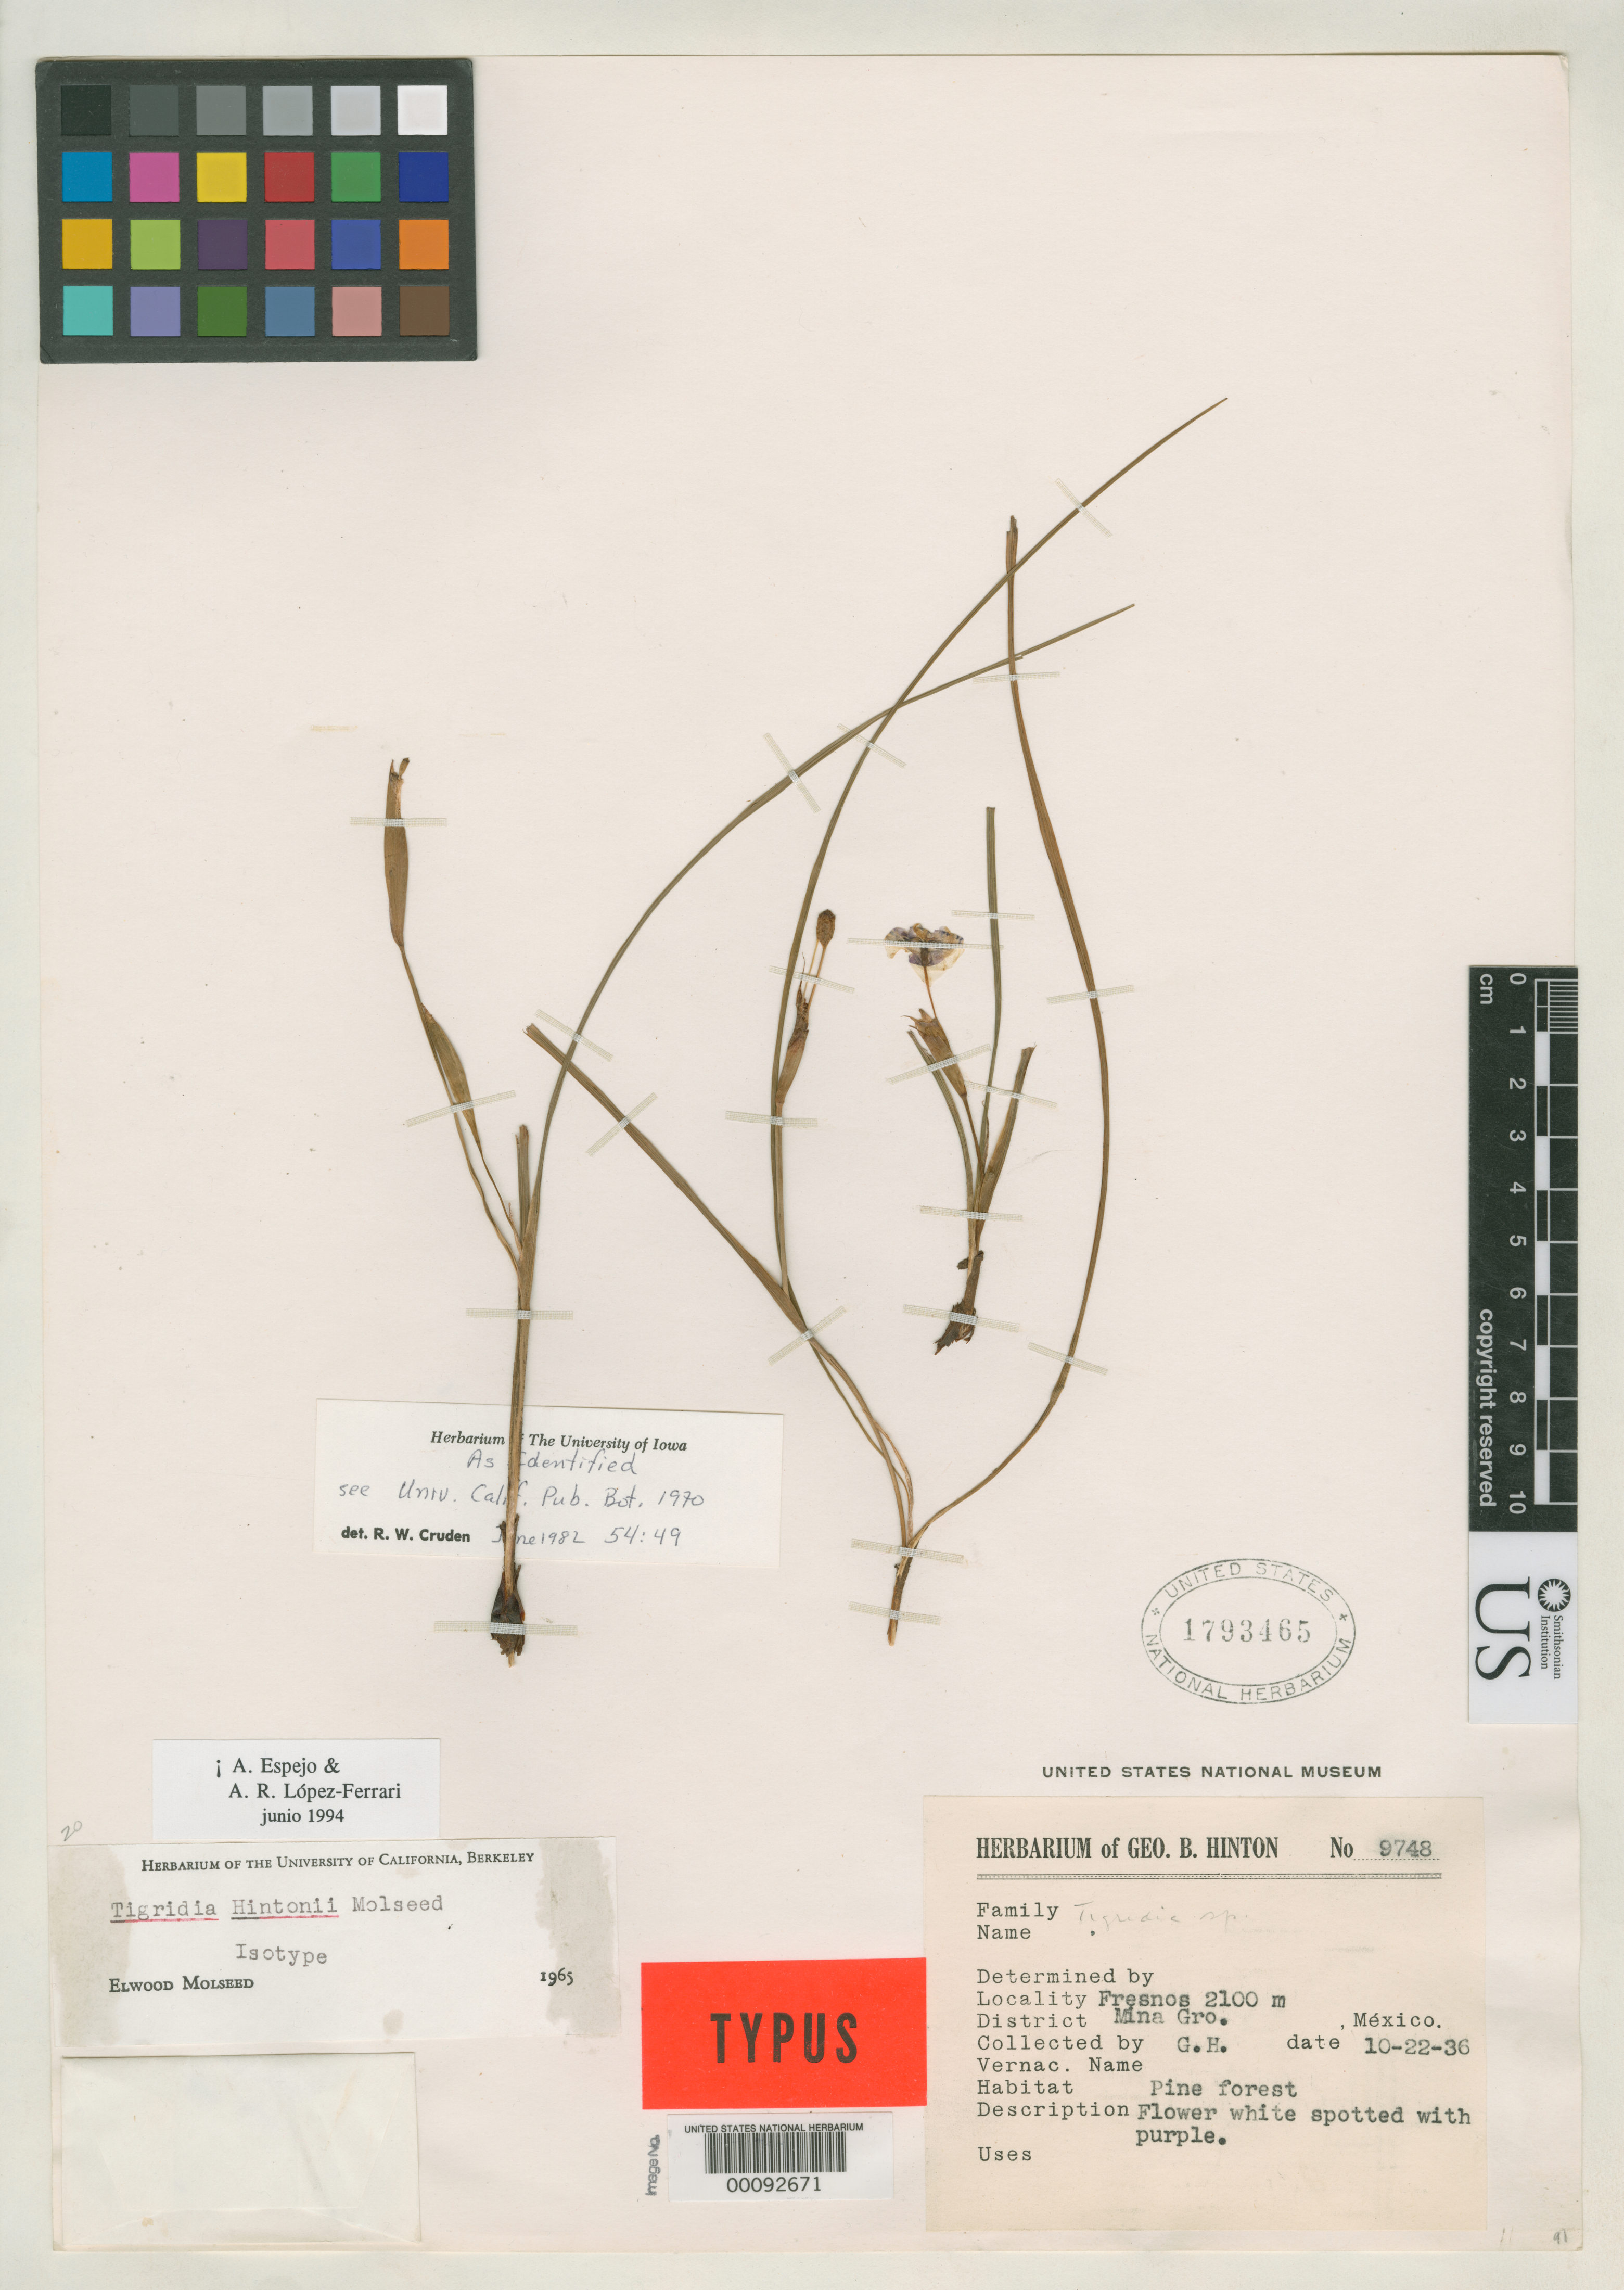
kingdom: Plantae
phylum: Tracheophyta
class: Liliopsida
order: Asparagales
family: Iridaceae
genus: Tigridia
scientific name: Tigridia hintonii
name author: Molseed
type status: Isotype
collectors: G. B. Hinton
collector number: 9748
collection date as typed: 22 Oct 1936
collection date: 1936-10-22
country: Mexico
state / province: Guerrero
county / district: Mina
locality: Fresnos.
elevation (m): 640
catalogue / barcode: US 1793465